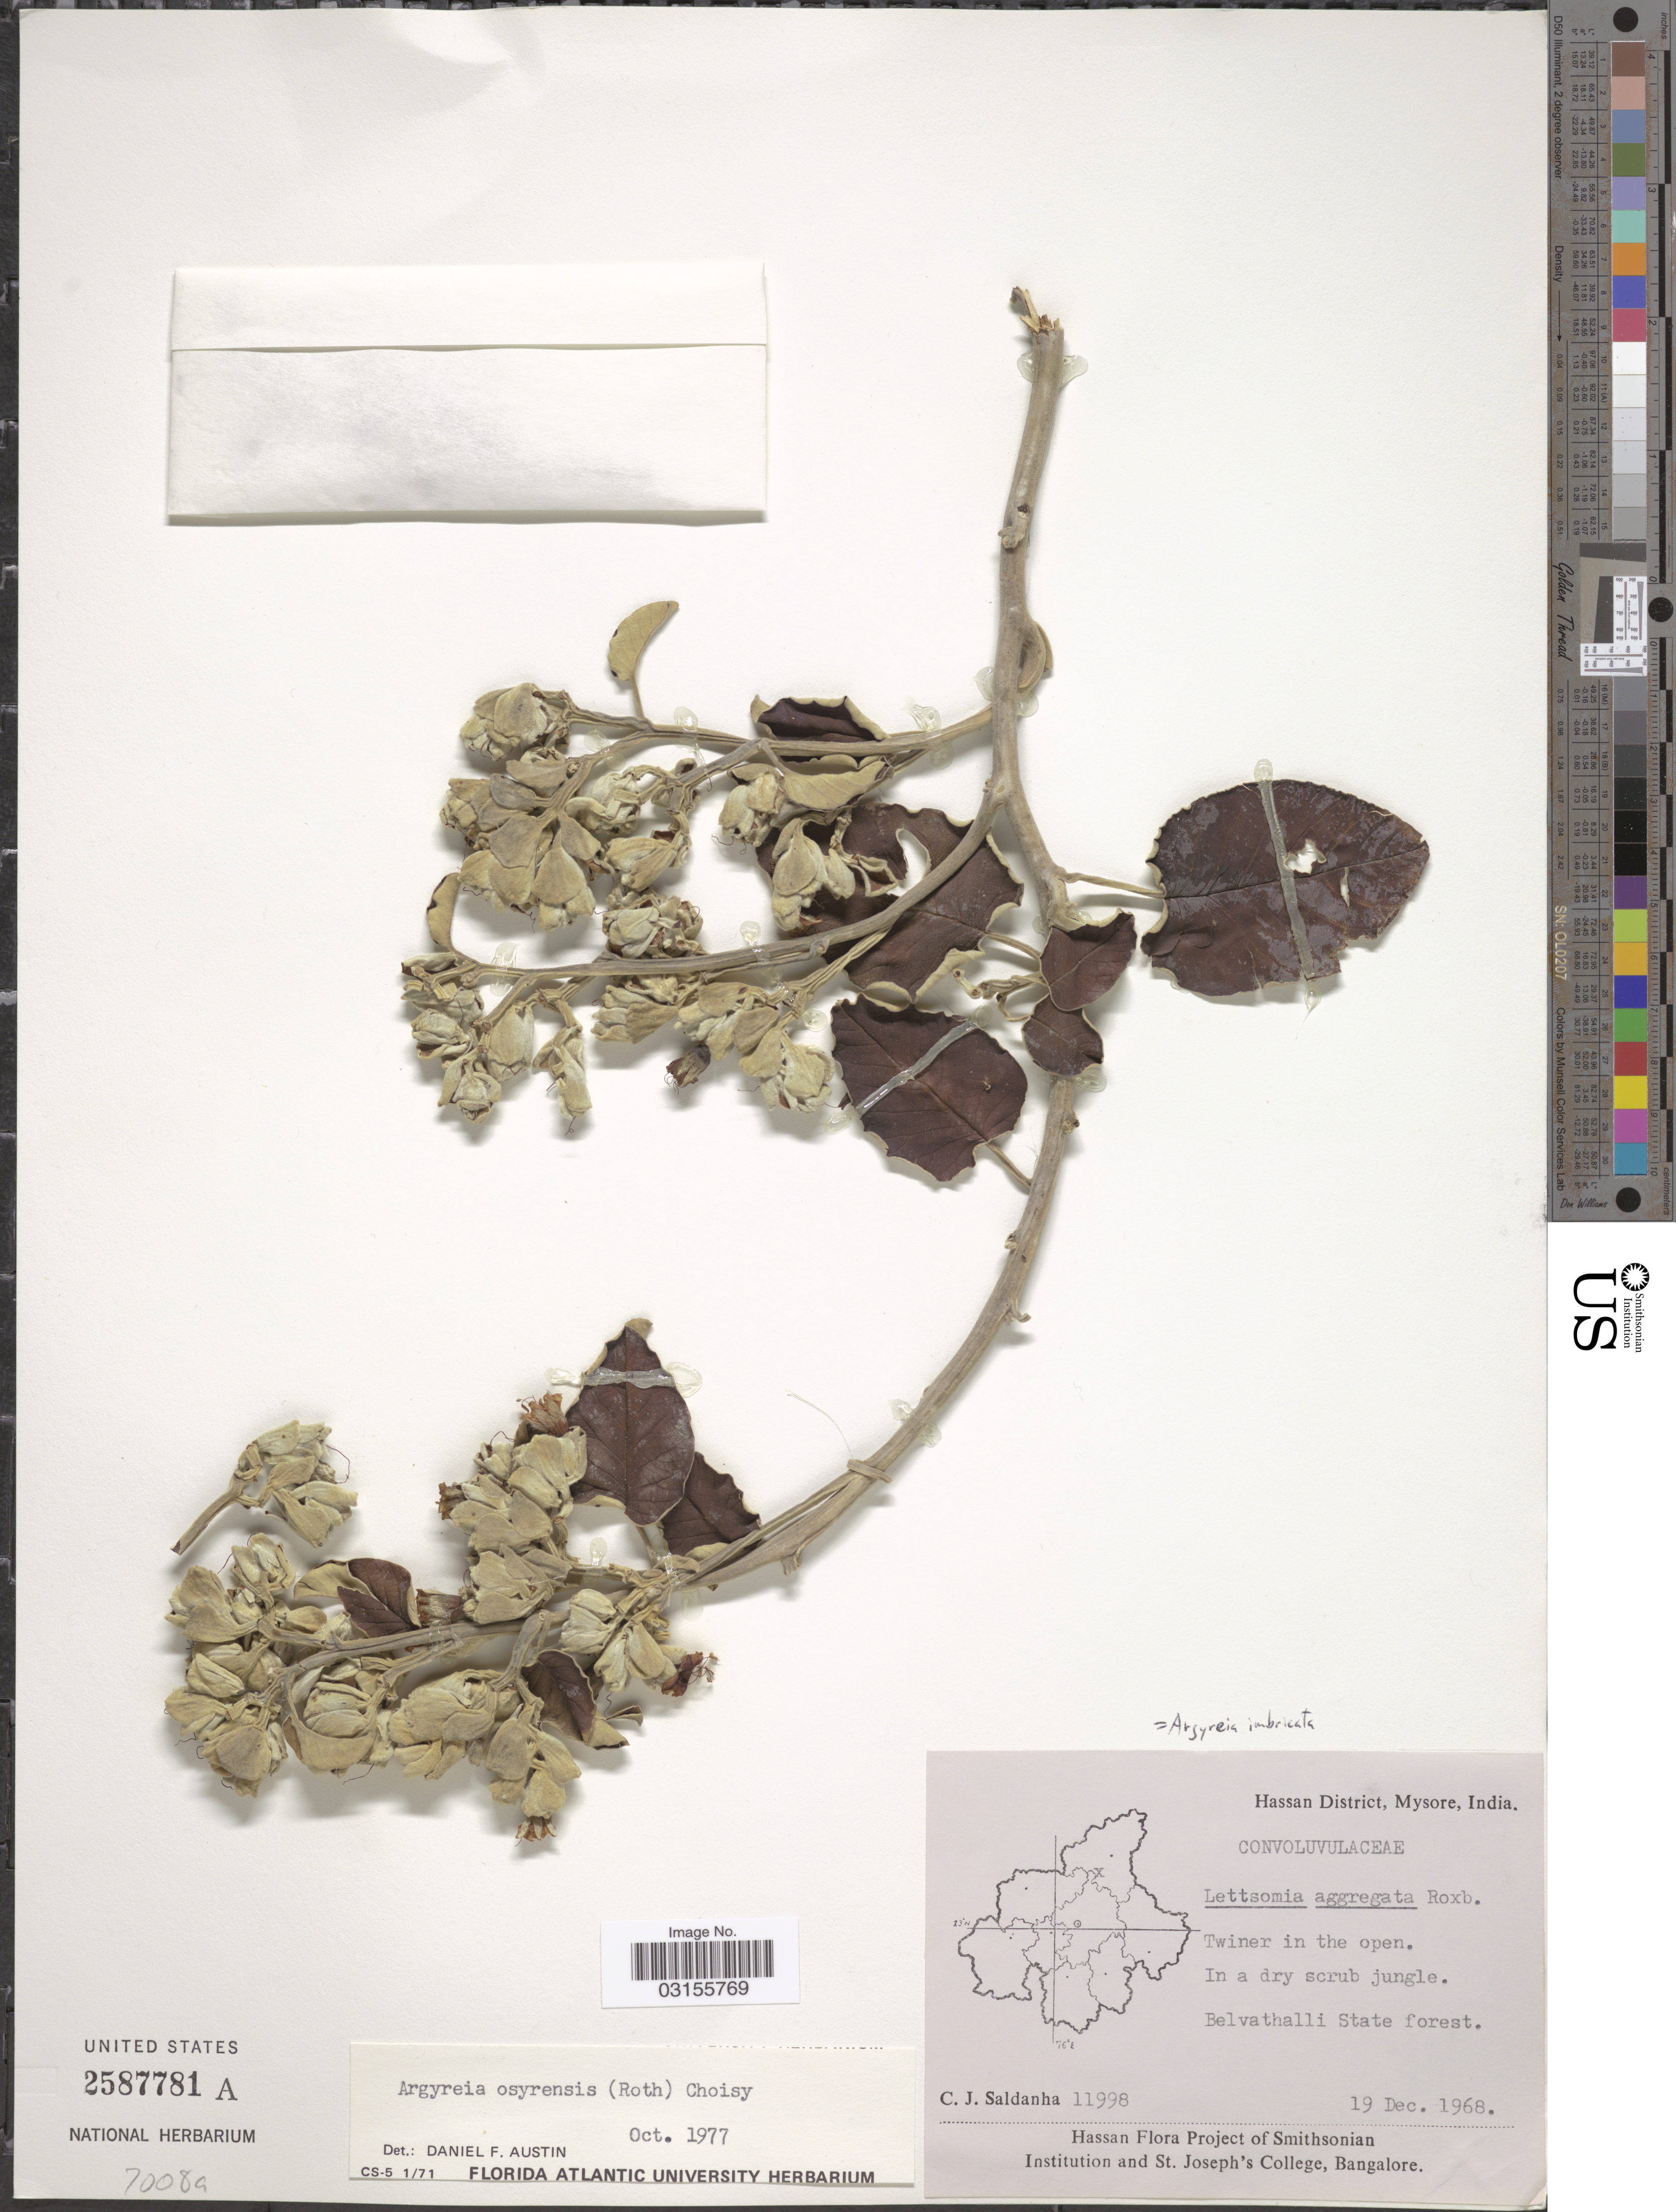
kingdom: Plantae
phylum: Tracheophyta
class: Magnoliopsida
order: Solanales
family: Convolvulaceae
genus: Argyreia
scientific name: Argyreia osyrensis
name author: Choisy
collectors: C. J. Saldanha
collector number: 11998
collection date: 1968-12-19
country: India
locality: Hassan District, Mysore. Belvathalli State Forest.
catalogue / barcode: US 2587781A